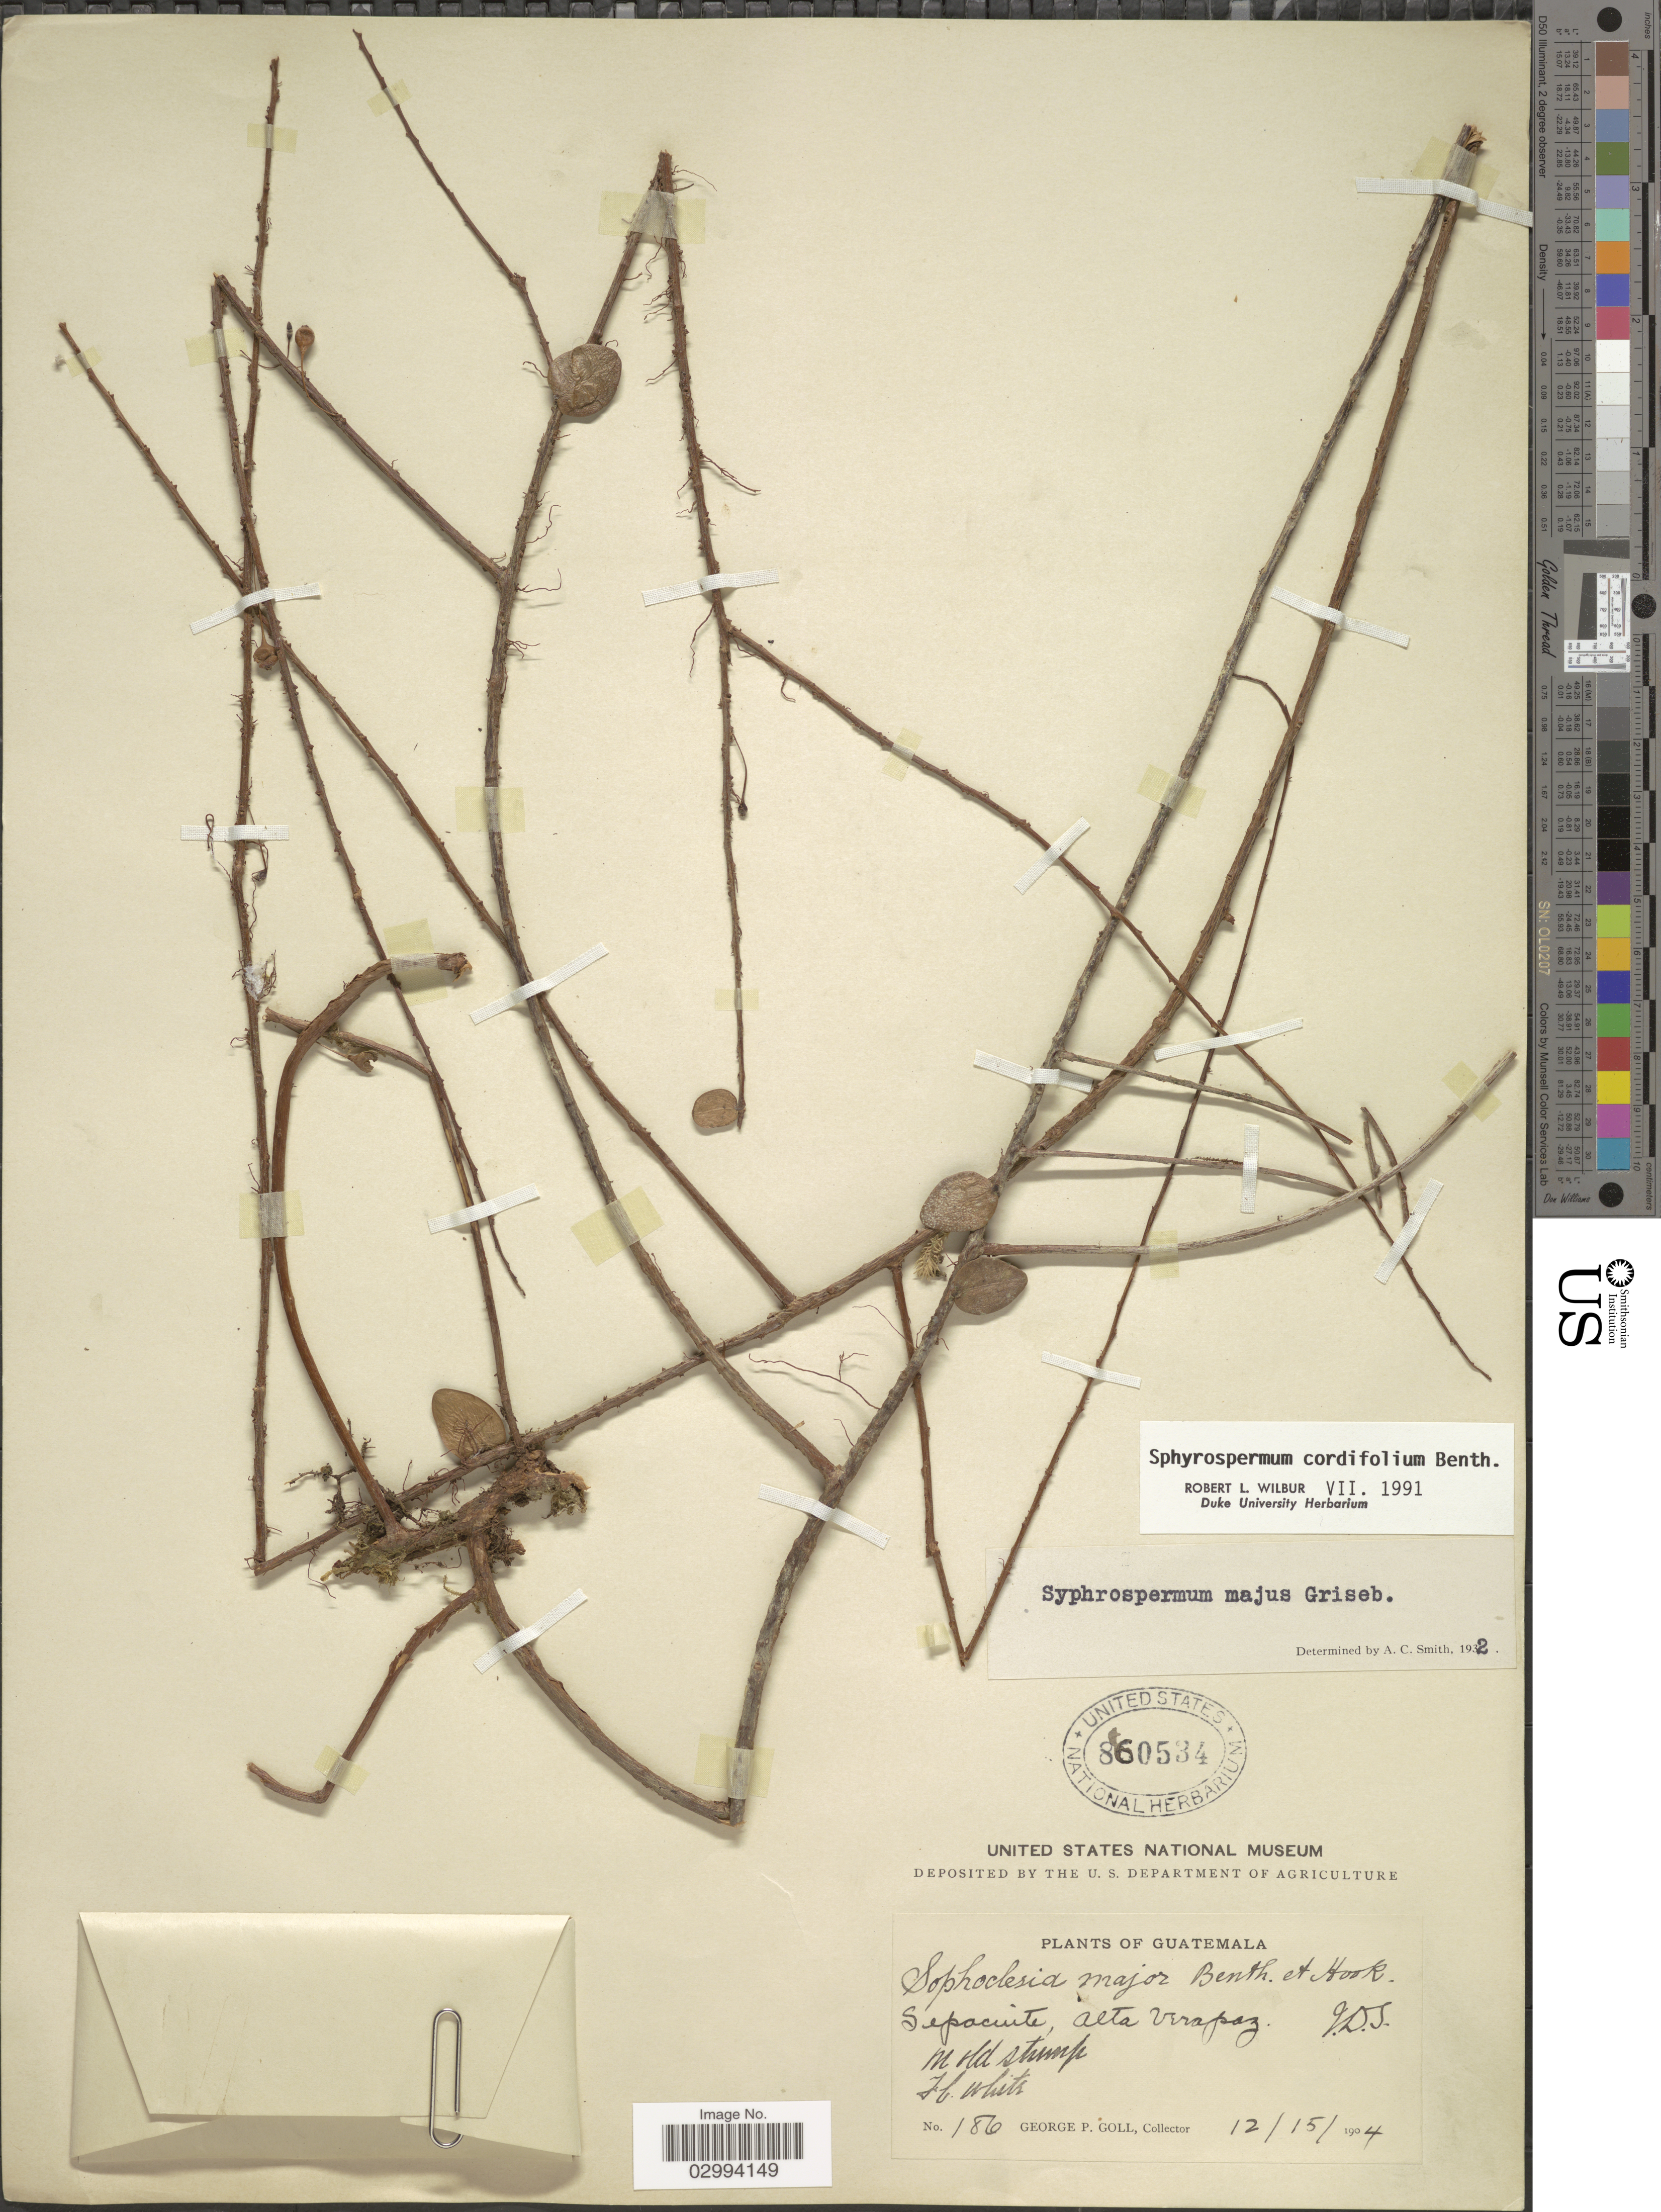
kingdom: Plantae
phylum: Tracheophyta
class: Magnoliopsida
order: Ericales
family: Ericaceae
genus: Sphyrospermum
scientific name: Sphyrospermum cordifolium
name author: Benth.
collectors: G. P. Goll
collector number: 186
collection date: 1904-12-15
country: Guatemala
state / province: Alta Verapaz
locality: Sepacuite.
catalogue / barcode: US 860534